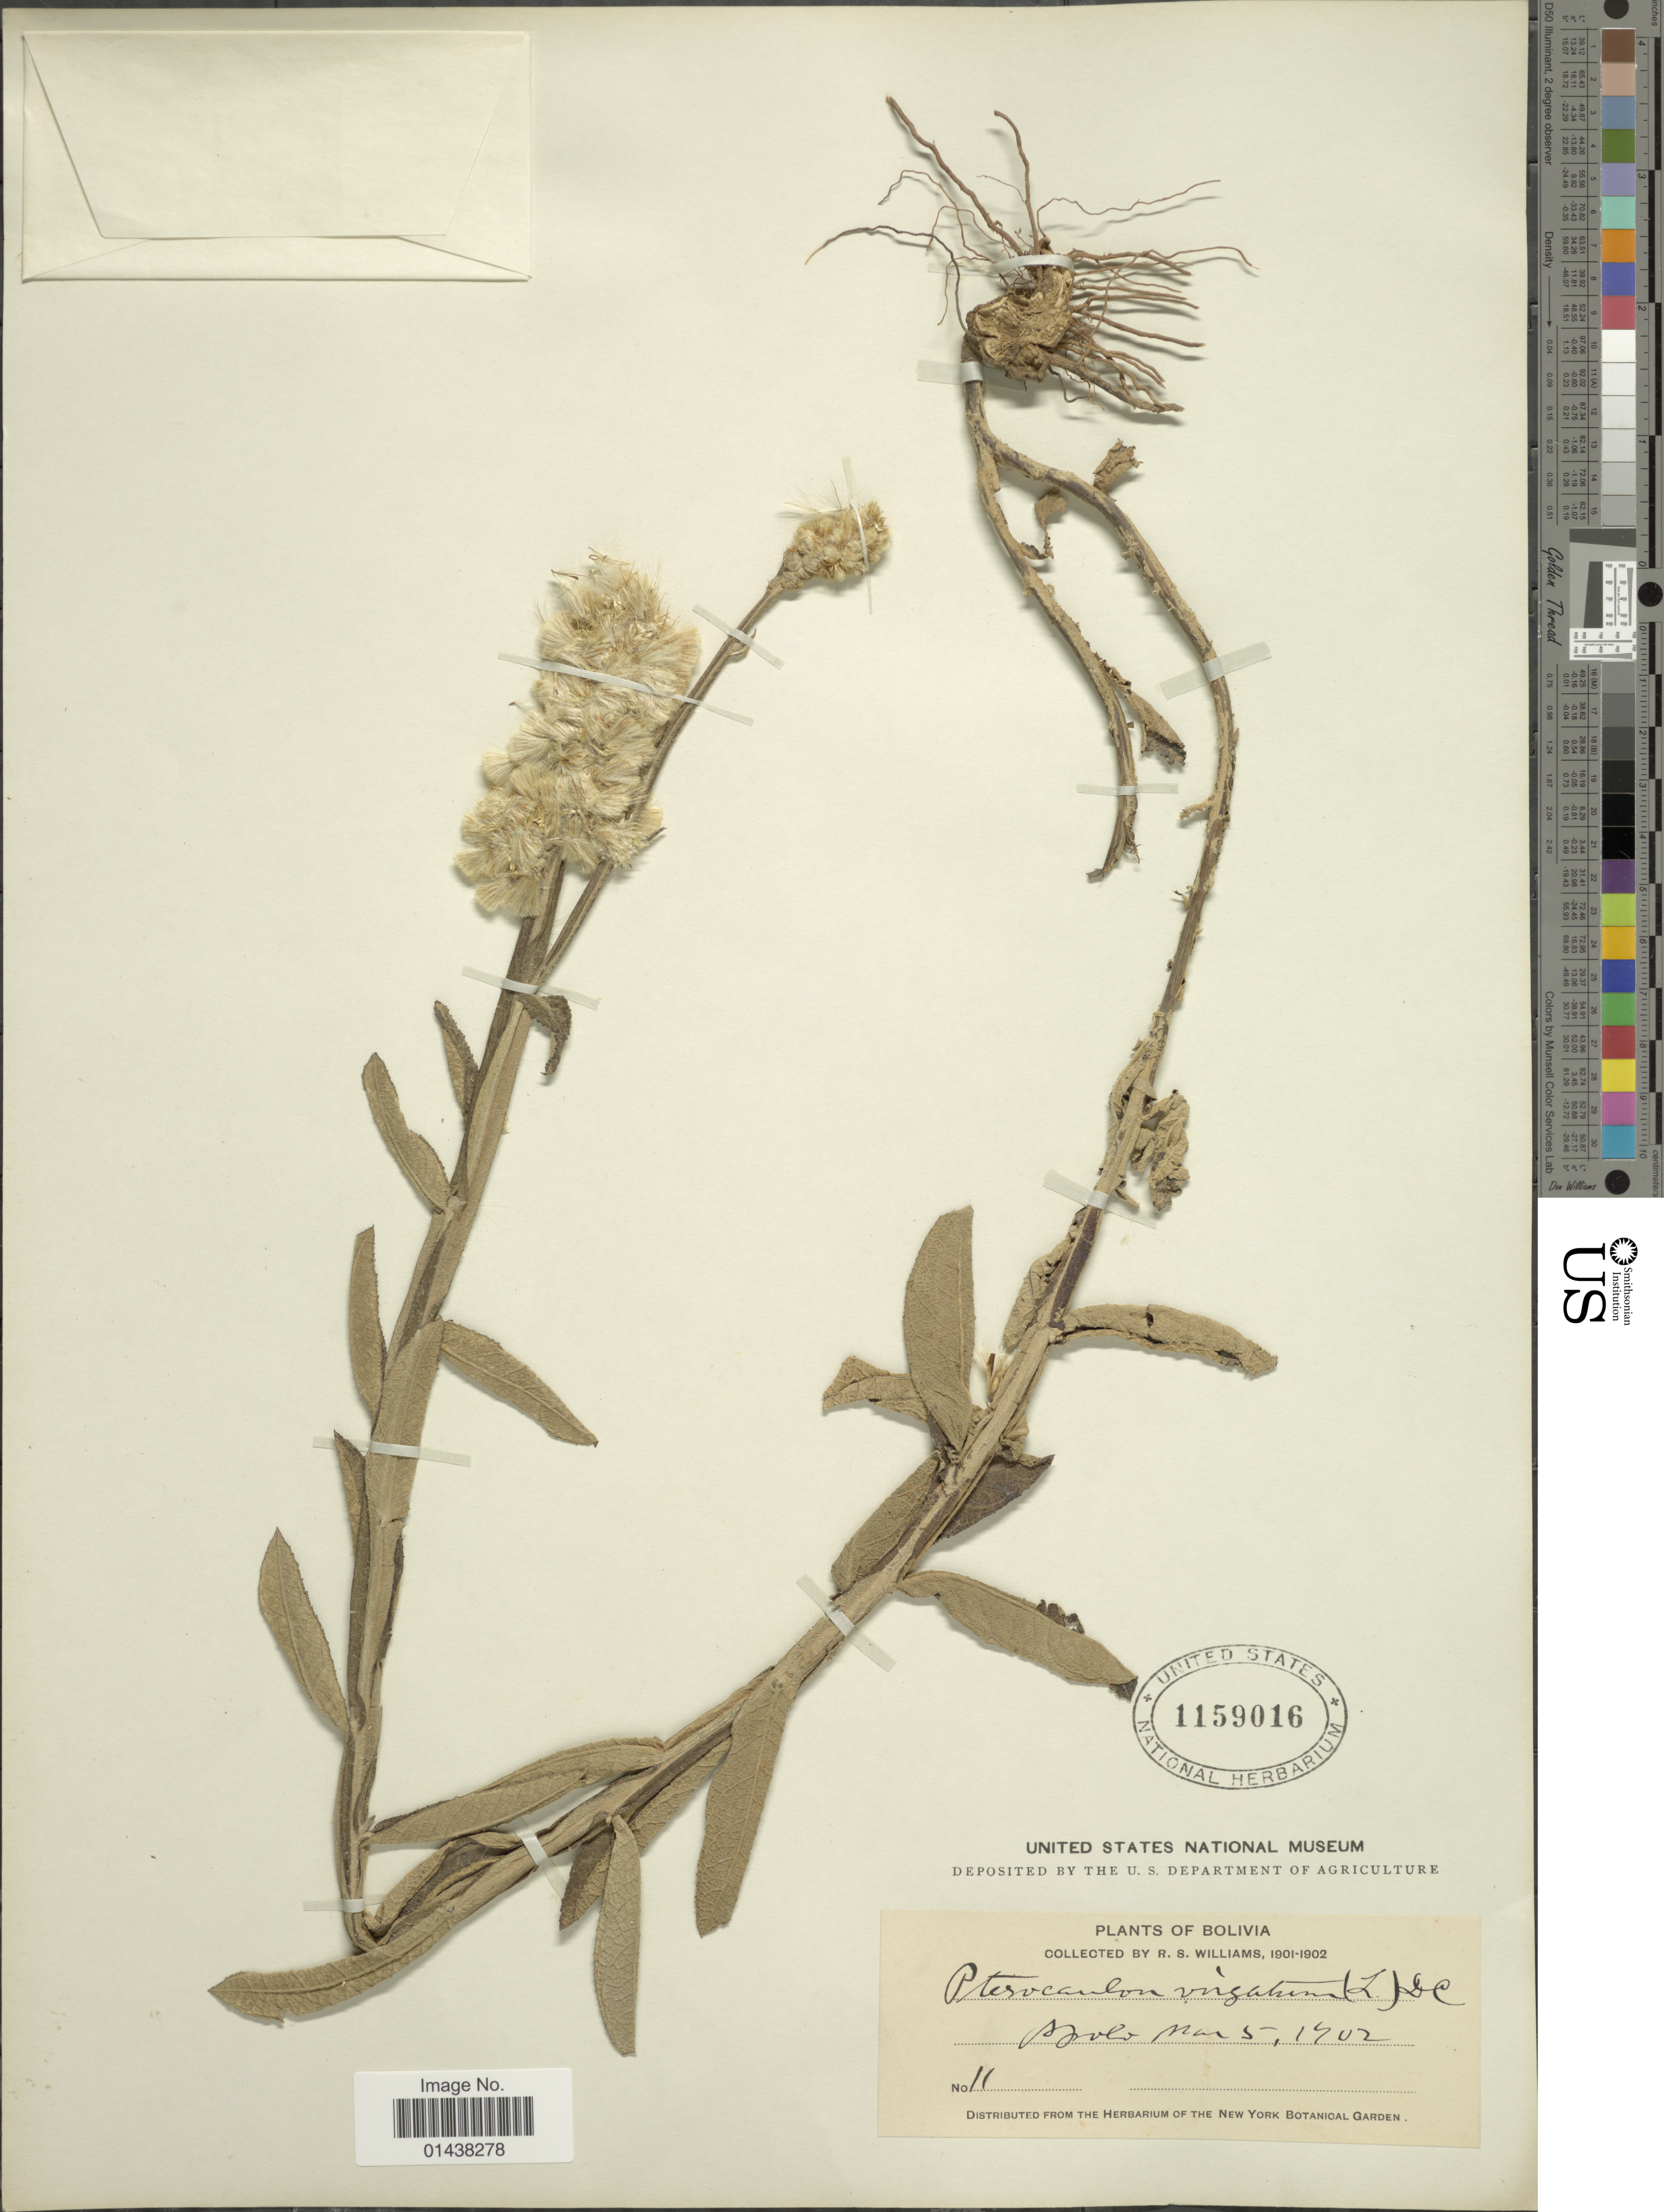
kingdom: Plantae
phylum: Tracheophyta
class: Magnoliopsida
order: Asterales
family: Asteraceae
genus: Pterocaulon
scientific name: Pterocaulon virgatum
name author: (L.) DC.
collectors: R. S. Williams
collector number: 11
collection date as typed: Mar 5, 1902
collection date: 1902-03-05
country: Bolivia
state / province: La Paz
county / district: Franz Tamayo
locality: Apolo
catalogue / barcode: US 1159016